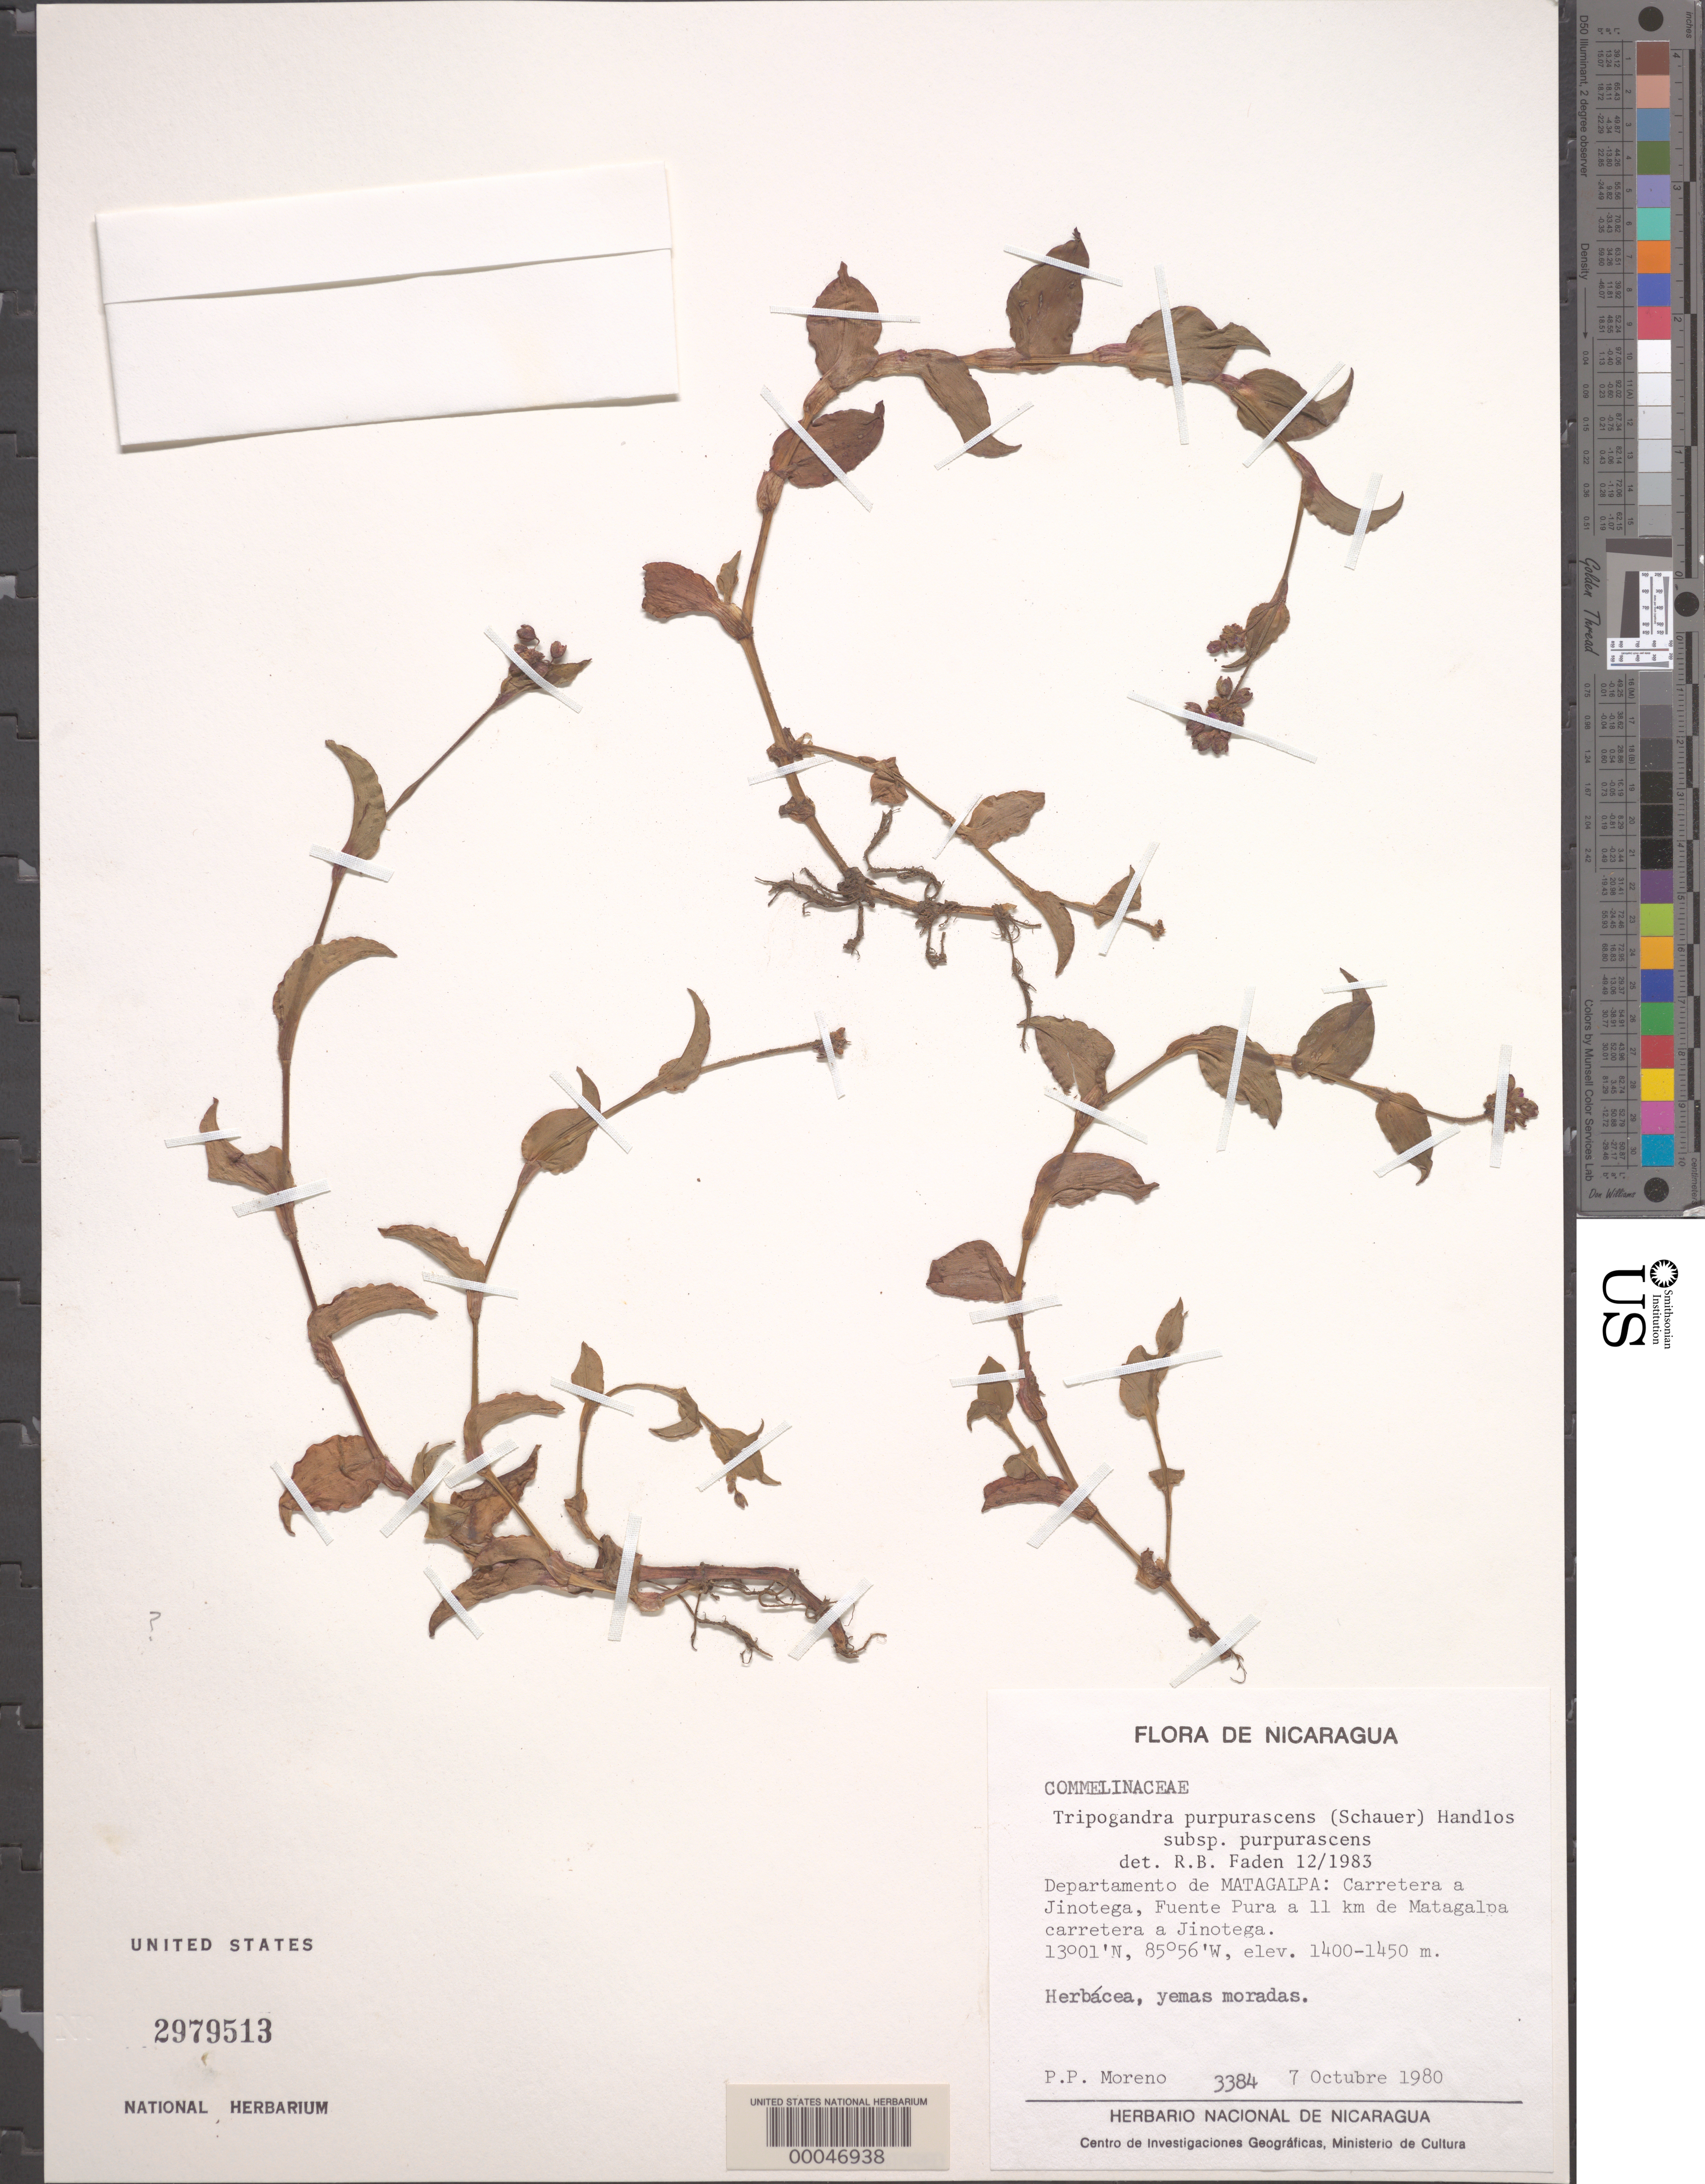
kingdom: Plantae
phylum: Tracheophyta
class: Liliopsida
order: Commelinales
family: Commelinaceae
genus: Tripogandra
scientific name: Tripogandra purpurascens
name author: (S. Schauer) Handlos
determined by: Faden, Robert B., (US), Smithsonian Institution - National Museum of Natural History (UNITED STATES)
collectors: P. Moreno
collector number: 3384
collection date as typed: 07 Oct 1980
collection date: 1980-10-07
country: Nicaragua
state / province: Matagalpa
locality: Fuente pura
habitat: Roadside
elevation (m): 1400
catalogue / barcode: US 2979513